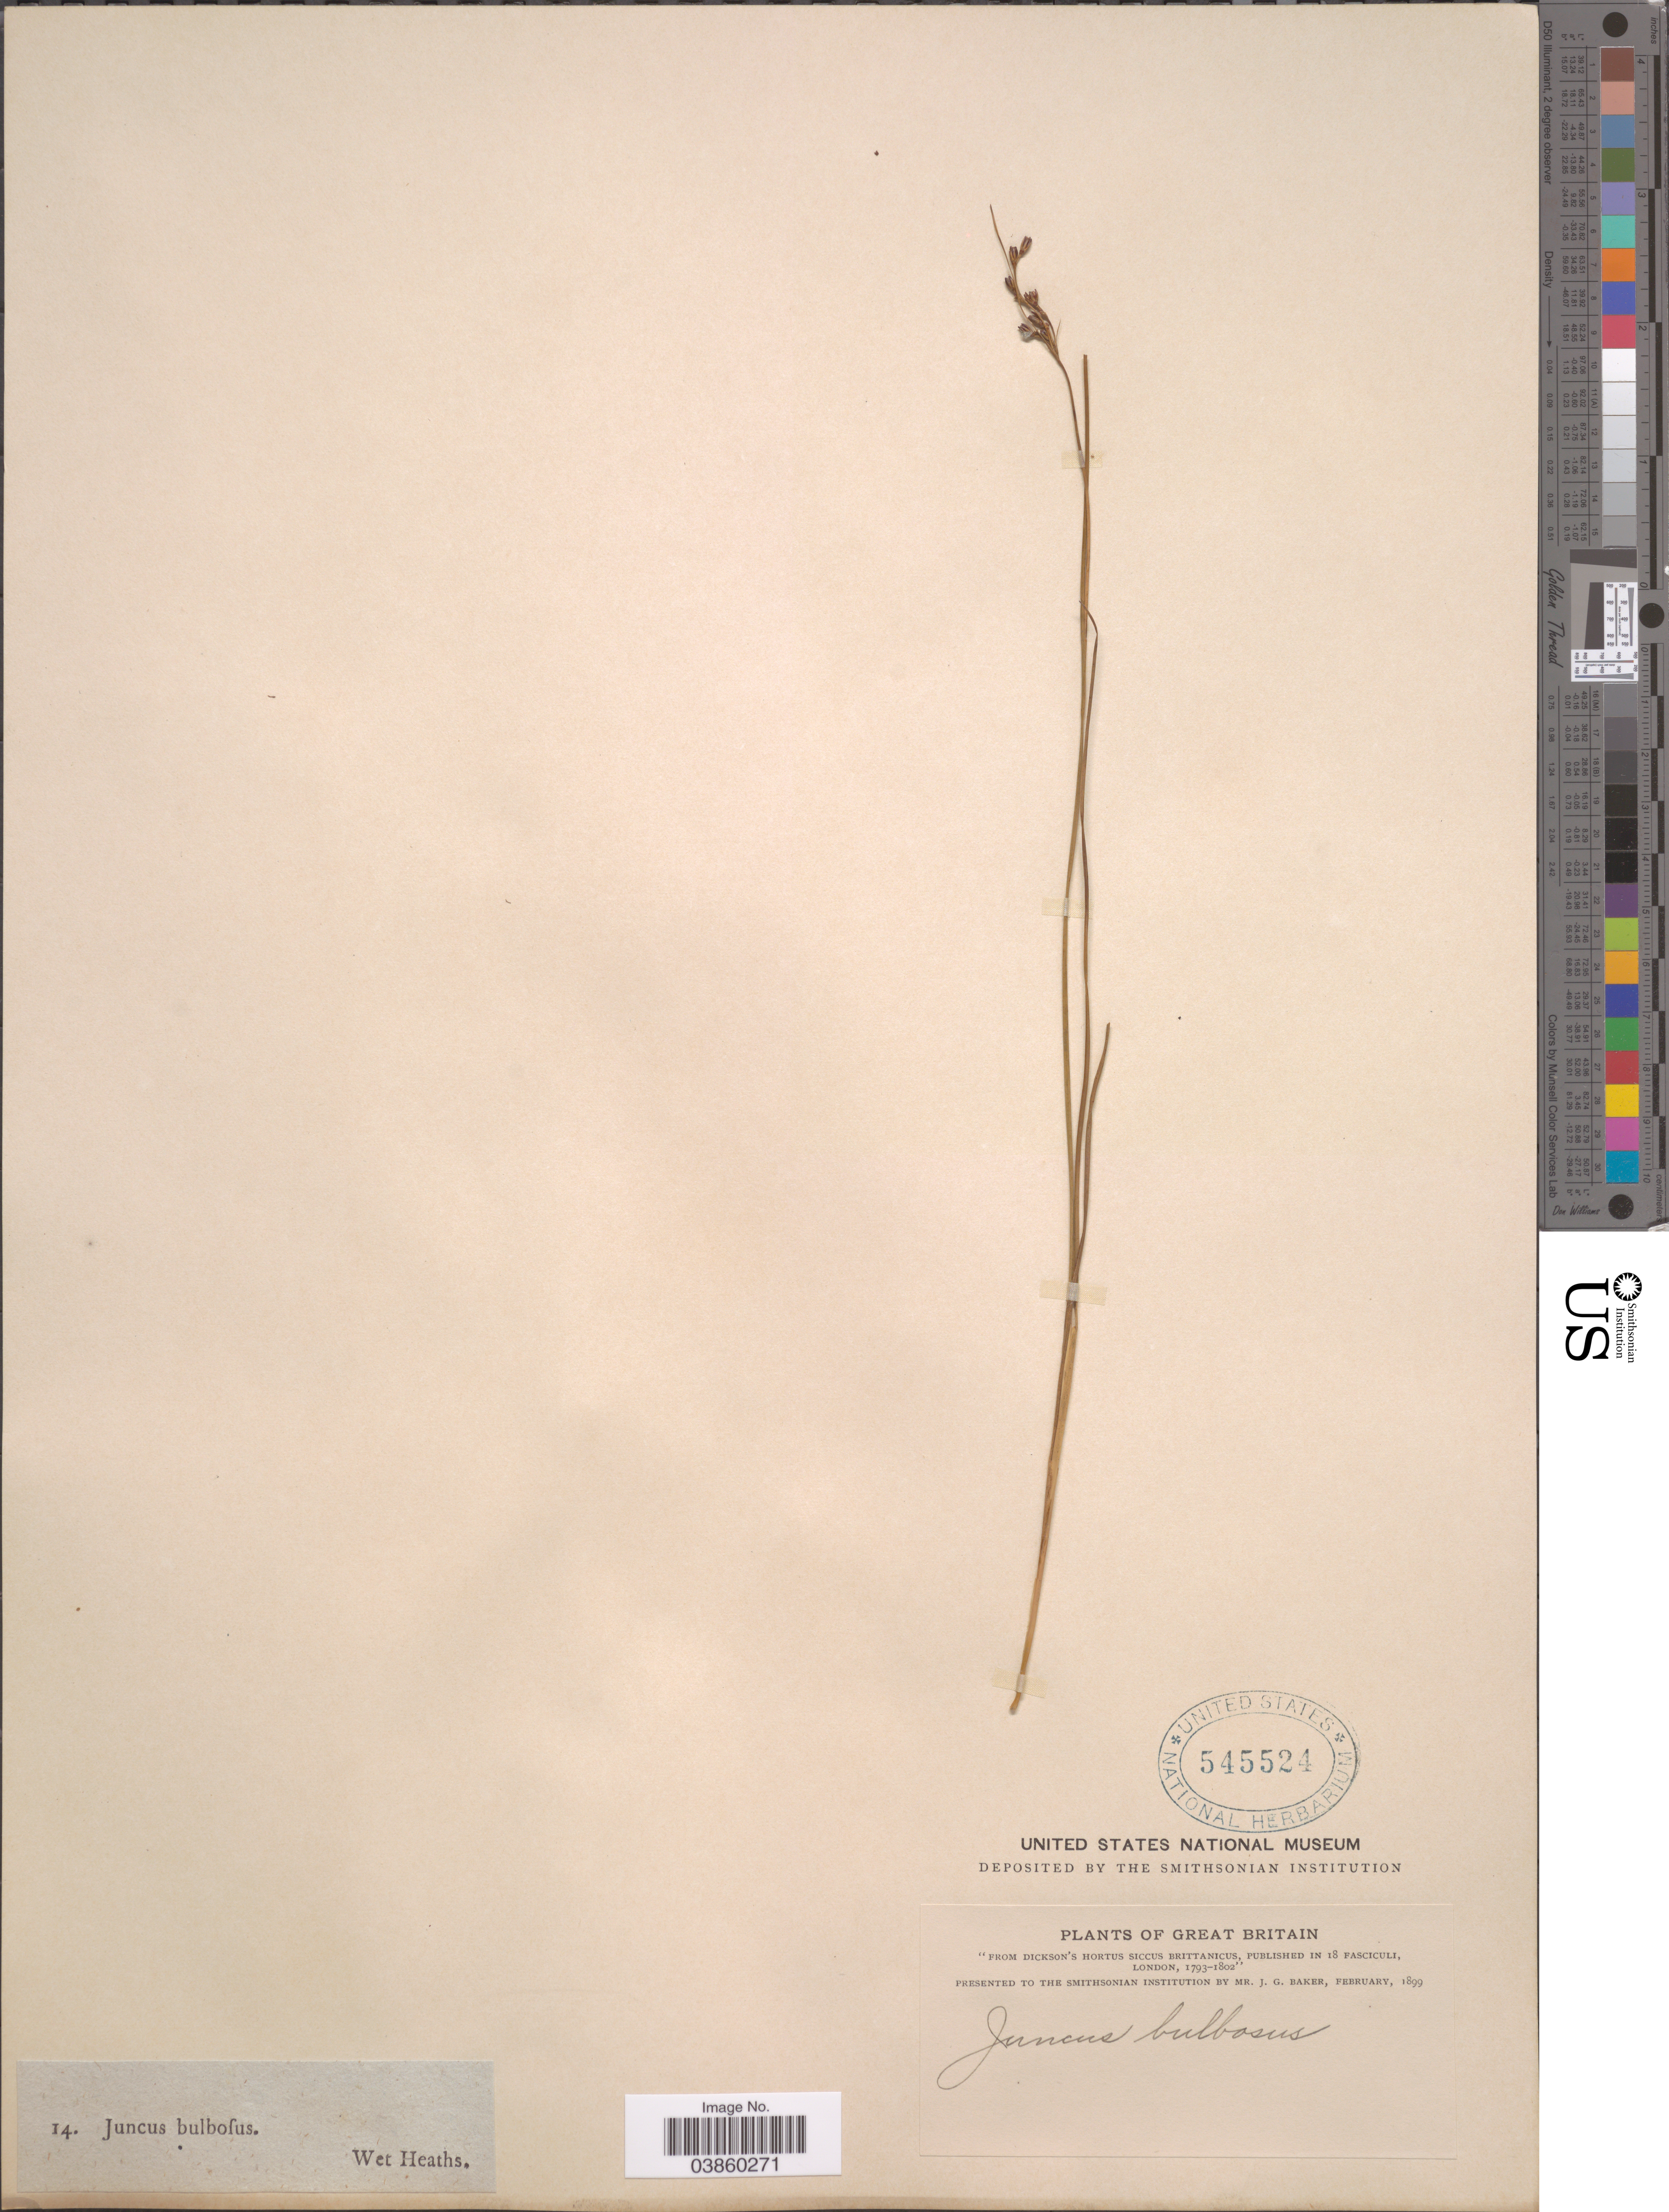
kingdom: Plantae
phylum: Tracheophyta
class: Liliopsida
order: Poales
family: Juncaceae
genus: Juncus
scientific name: Juncus bulbosus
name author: L.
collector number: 14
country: United Kingdom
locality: Great Britain. Wet Heaths.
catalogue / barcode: US 545524